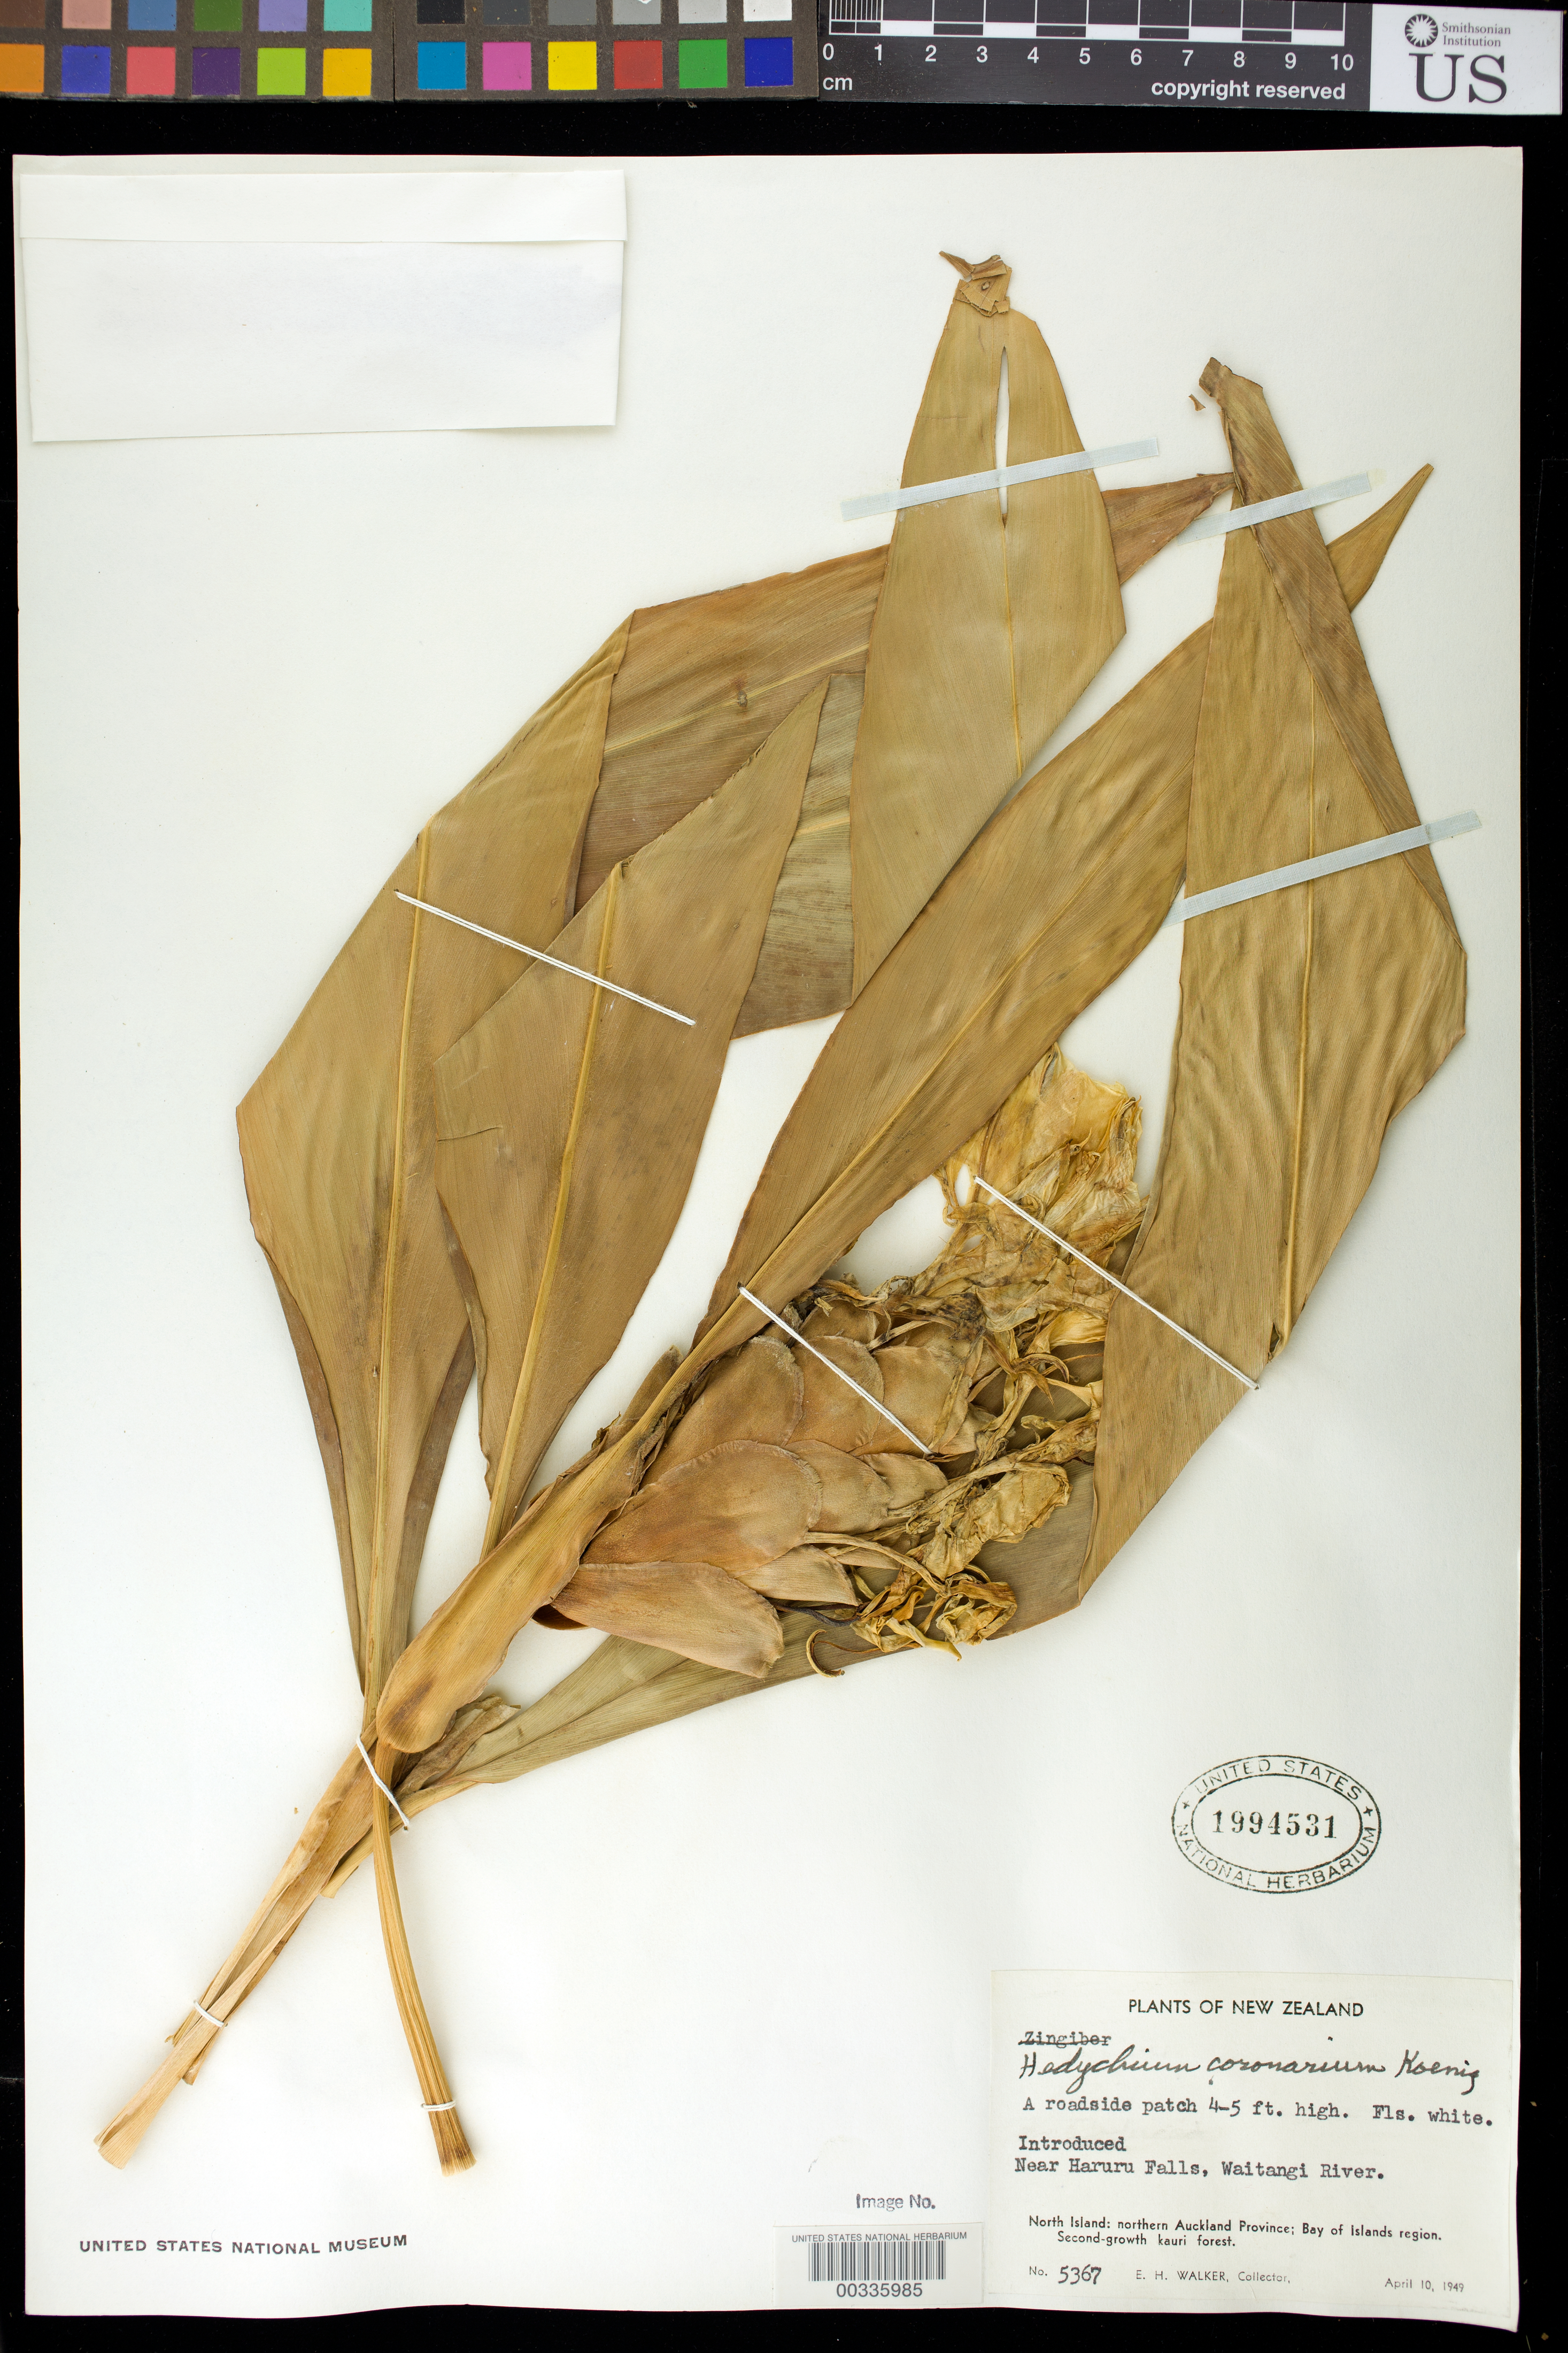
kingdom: Plantae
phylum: Tracheophyta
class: Liliopsida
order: Zingiberales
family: Zingiberaceae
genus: Hedychium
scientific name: Hedychium coronarium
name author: J. Koenig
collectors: E. H. Walker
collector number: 5367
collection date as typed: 10 Apr 1949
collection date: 1949-04-10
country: New Zealand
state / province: Auckland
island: North Island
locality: Northern auckland prov, bay of islands region, near haruru falls, waitangi river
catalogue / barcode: US 1994531